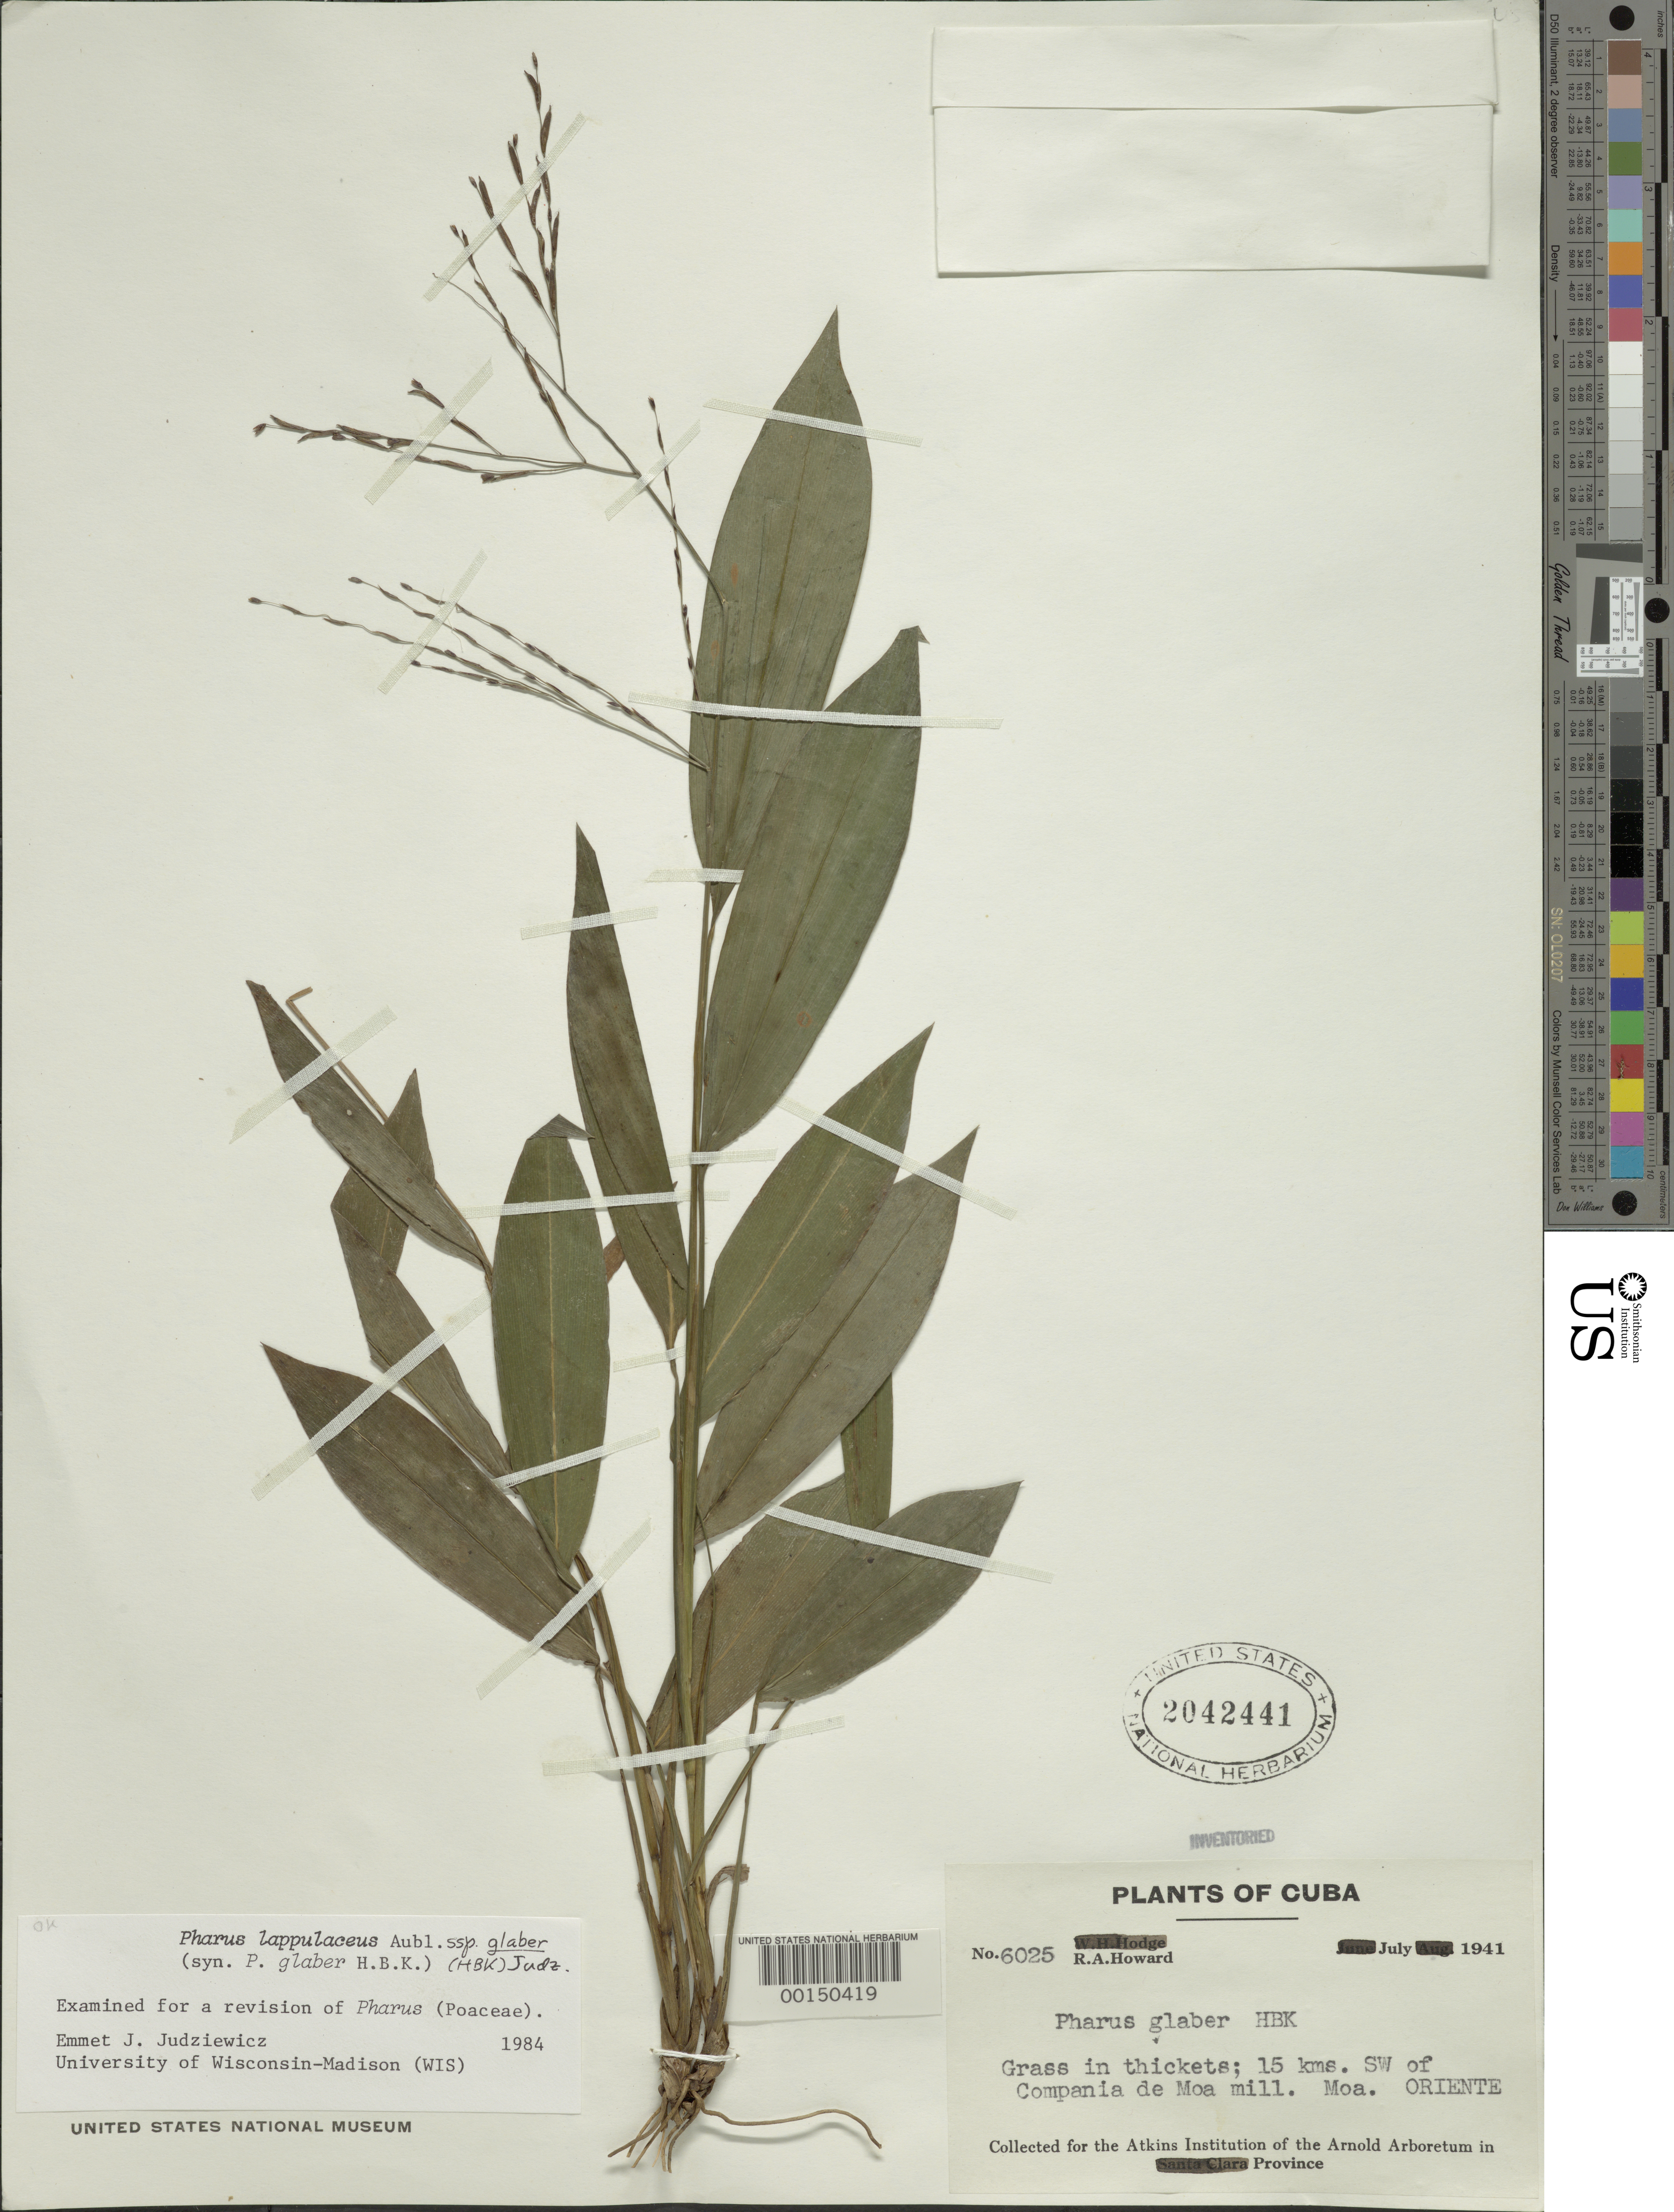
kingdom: Plantae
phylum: Tracheophyta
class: Liliopsida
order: Poales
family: Poaceae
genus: Pharus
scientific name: Pharus lappulaceus subsp. glaber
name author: (Kunth) Judz.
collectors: R. A. Howard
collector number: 6025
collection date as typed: Jul 1941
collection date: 1941-07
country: Cuba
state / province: Oriente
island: Greater Antilles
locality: Compania de moa mill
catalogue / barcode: US 2042441